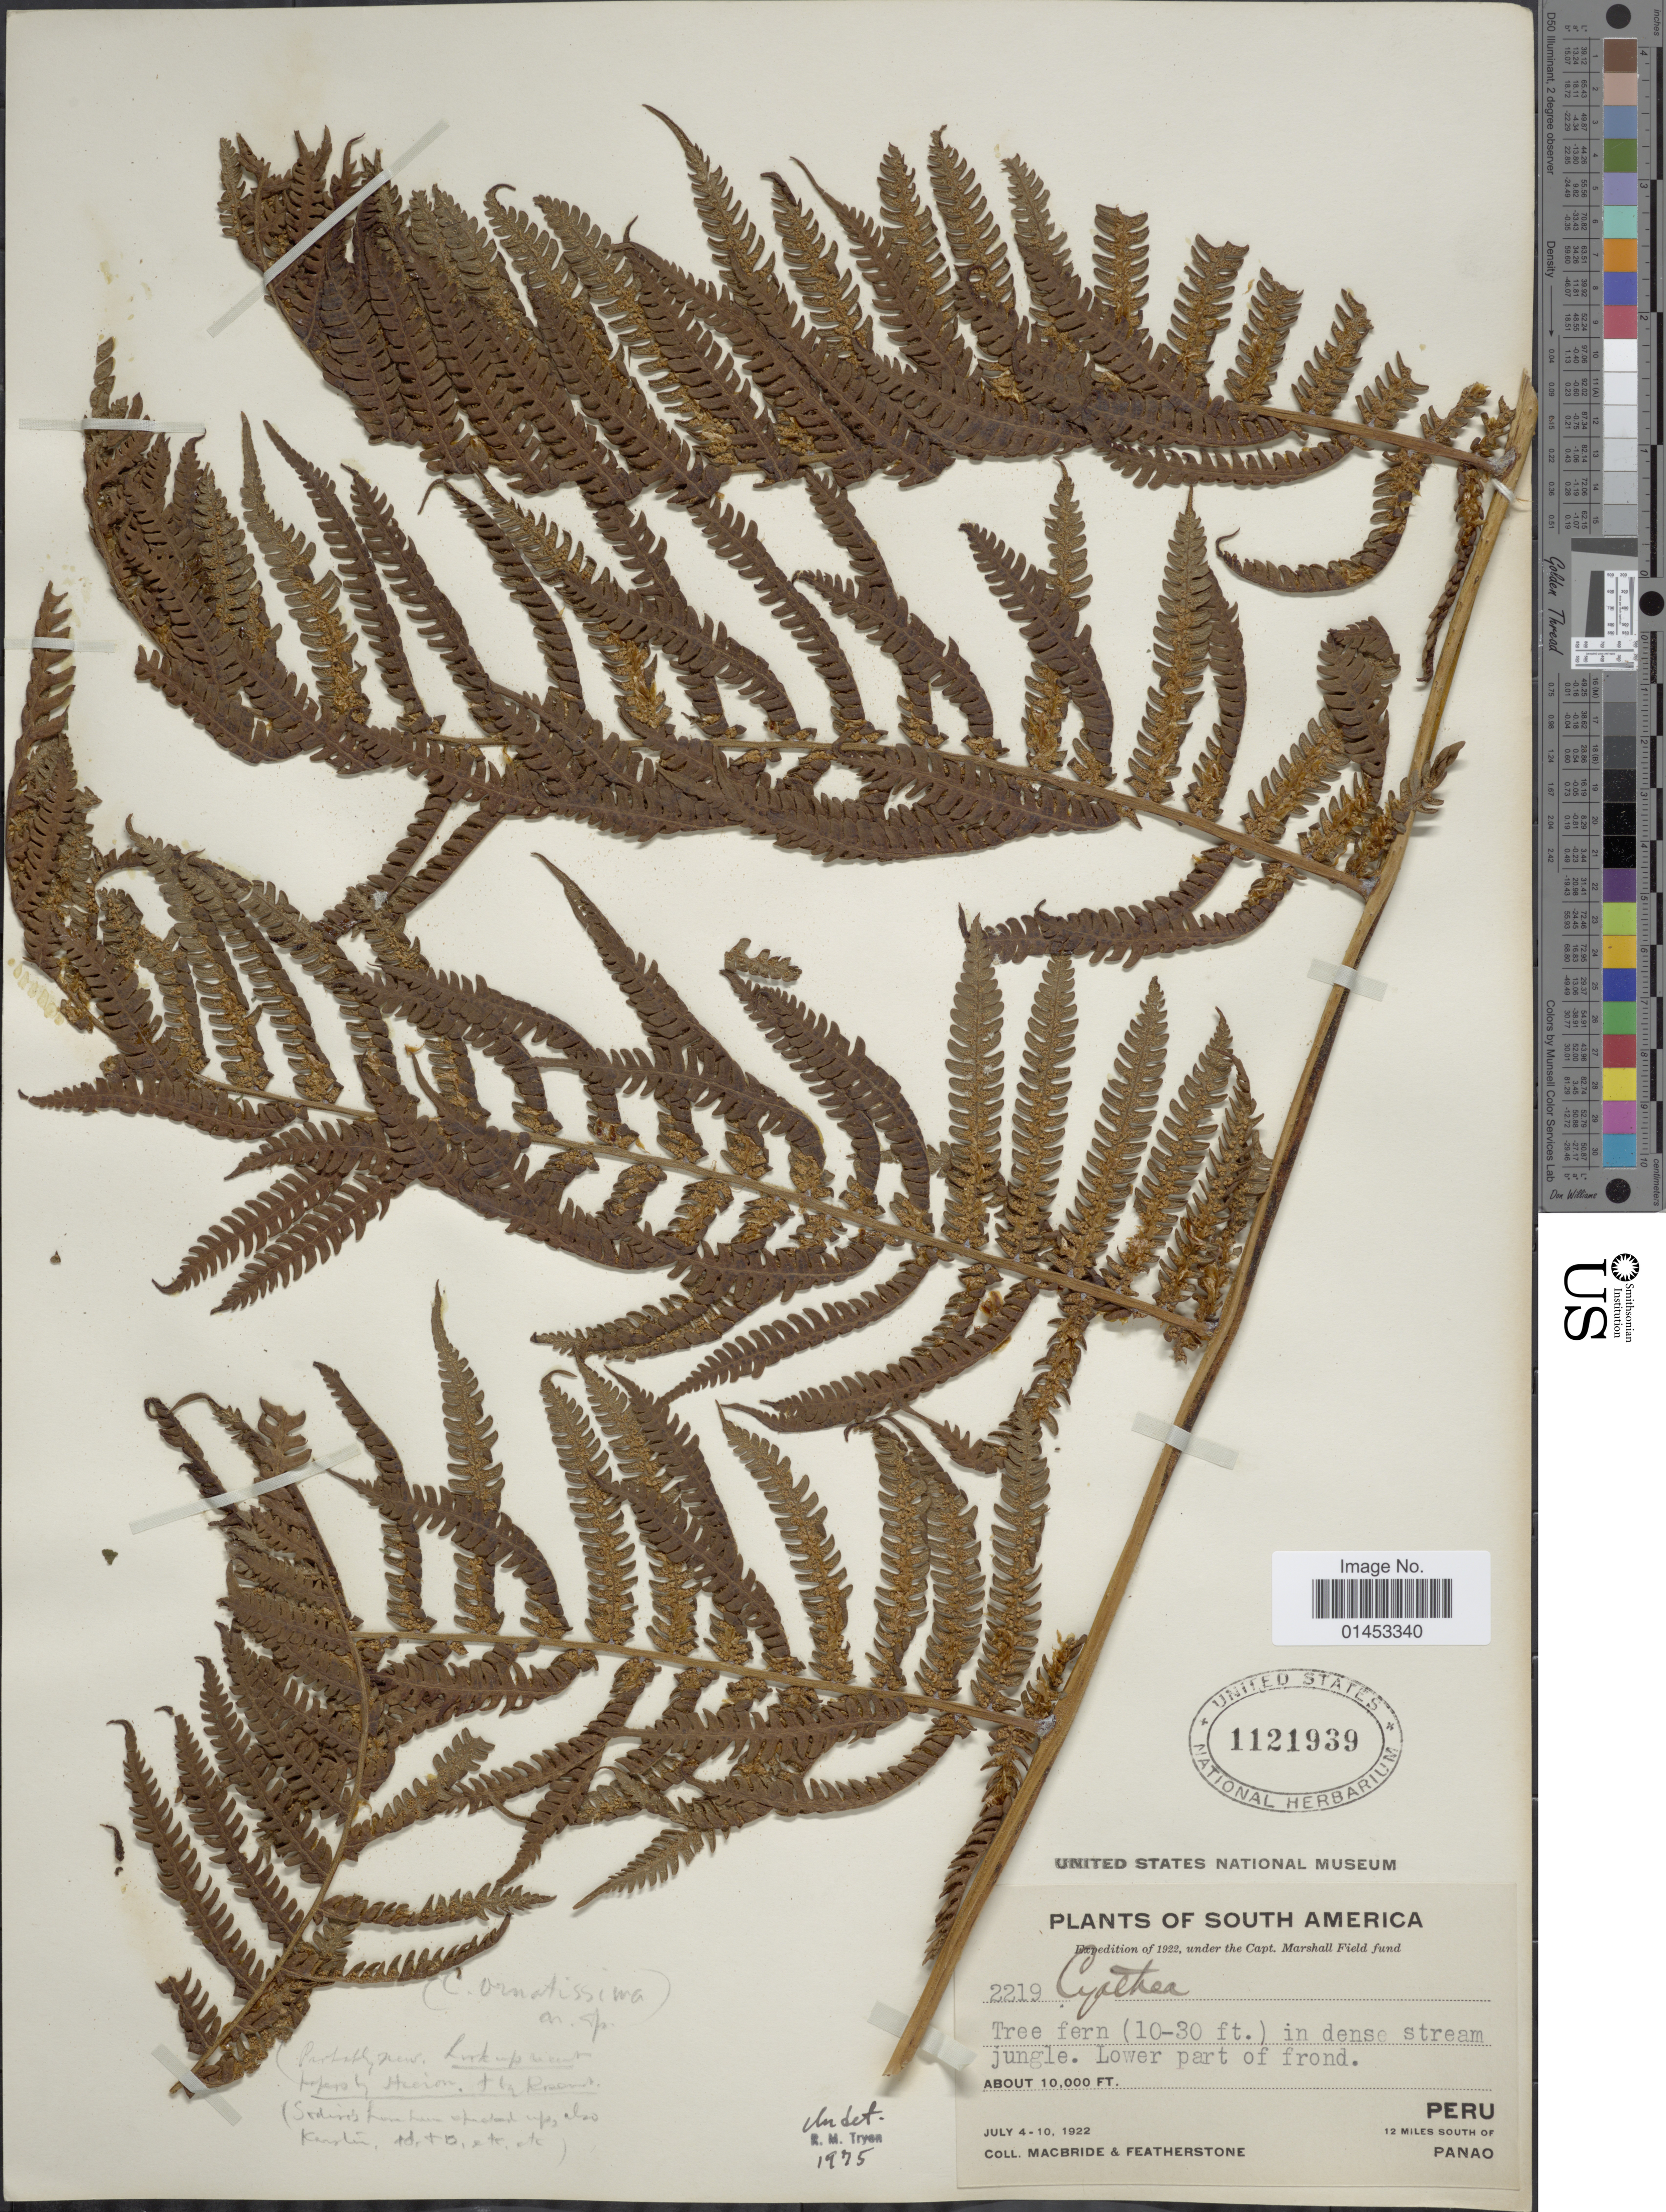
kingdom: Plantae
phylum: Tracheophyta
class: Polypodiopsida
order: Cyatheales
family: Cyatheaceae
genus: Cyathea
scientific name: Cyathea sp.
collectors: Macbride, -- & -. Featherstone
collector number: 2219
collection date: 1922-07-04/1922-07-10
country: Peru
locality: South America, Peru, 12miles south of Panao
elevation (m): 3048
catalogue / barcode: US 1121939